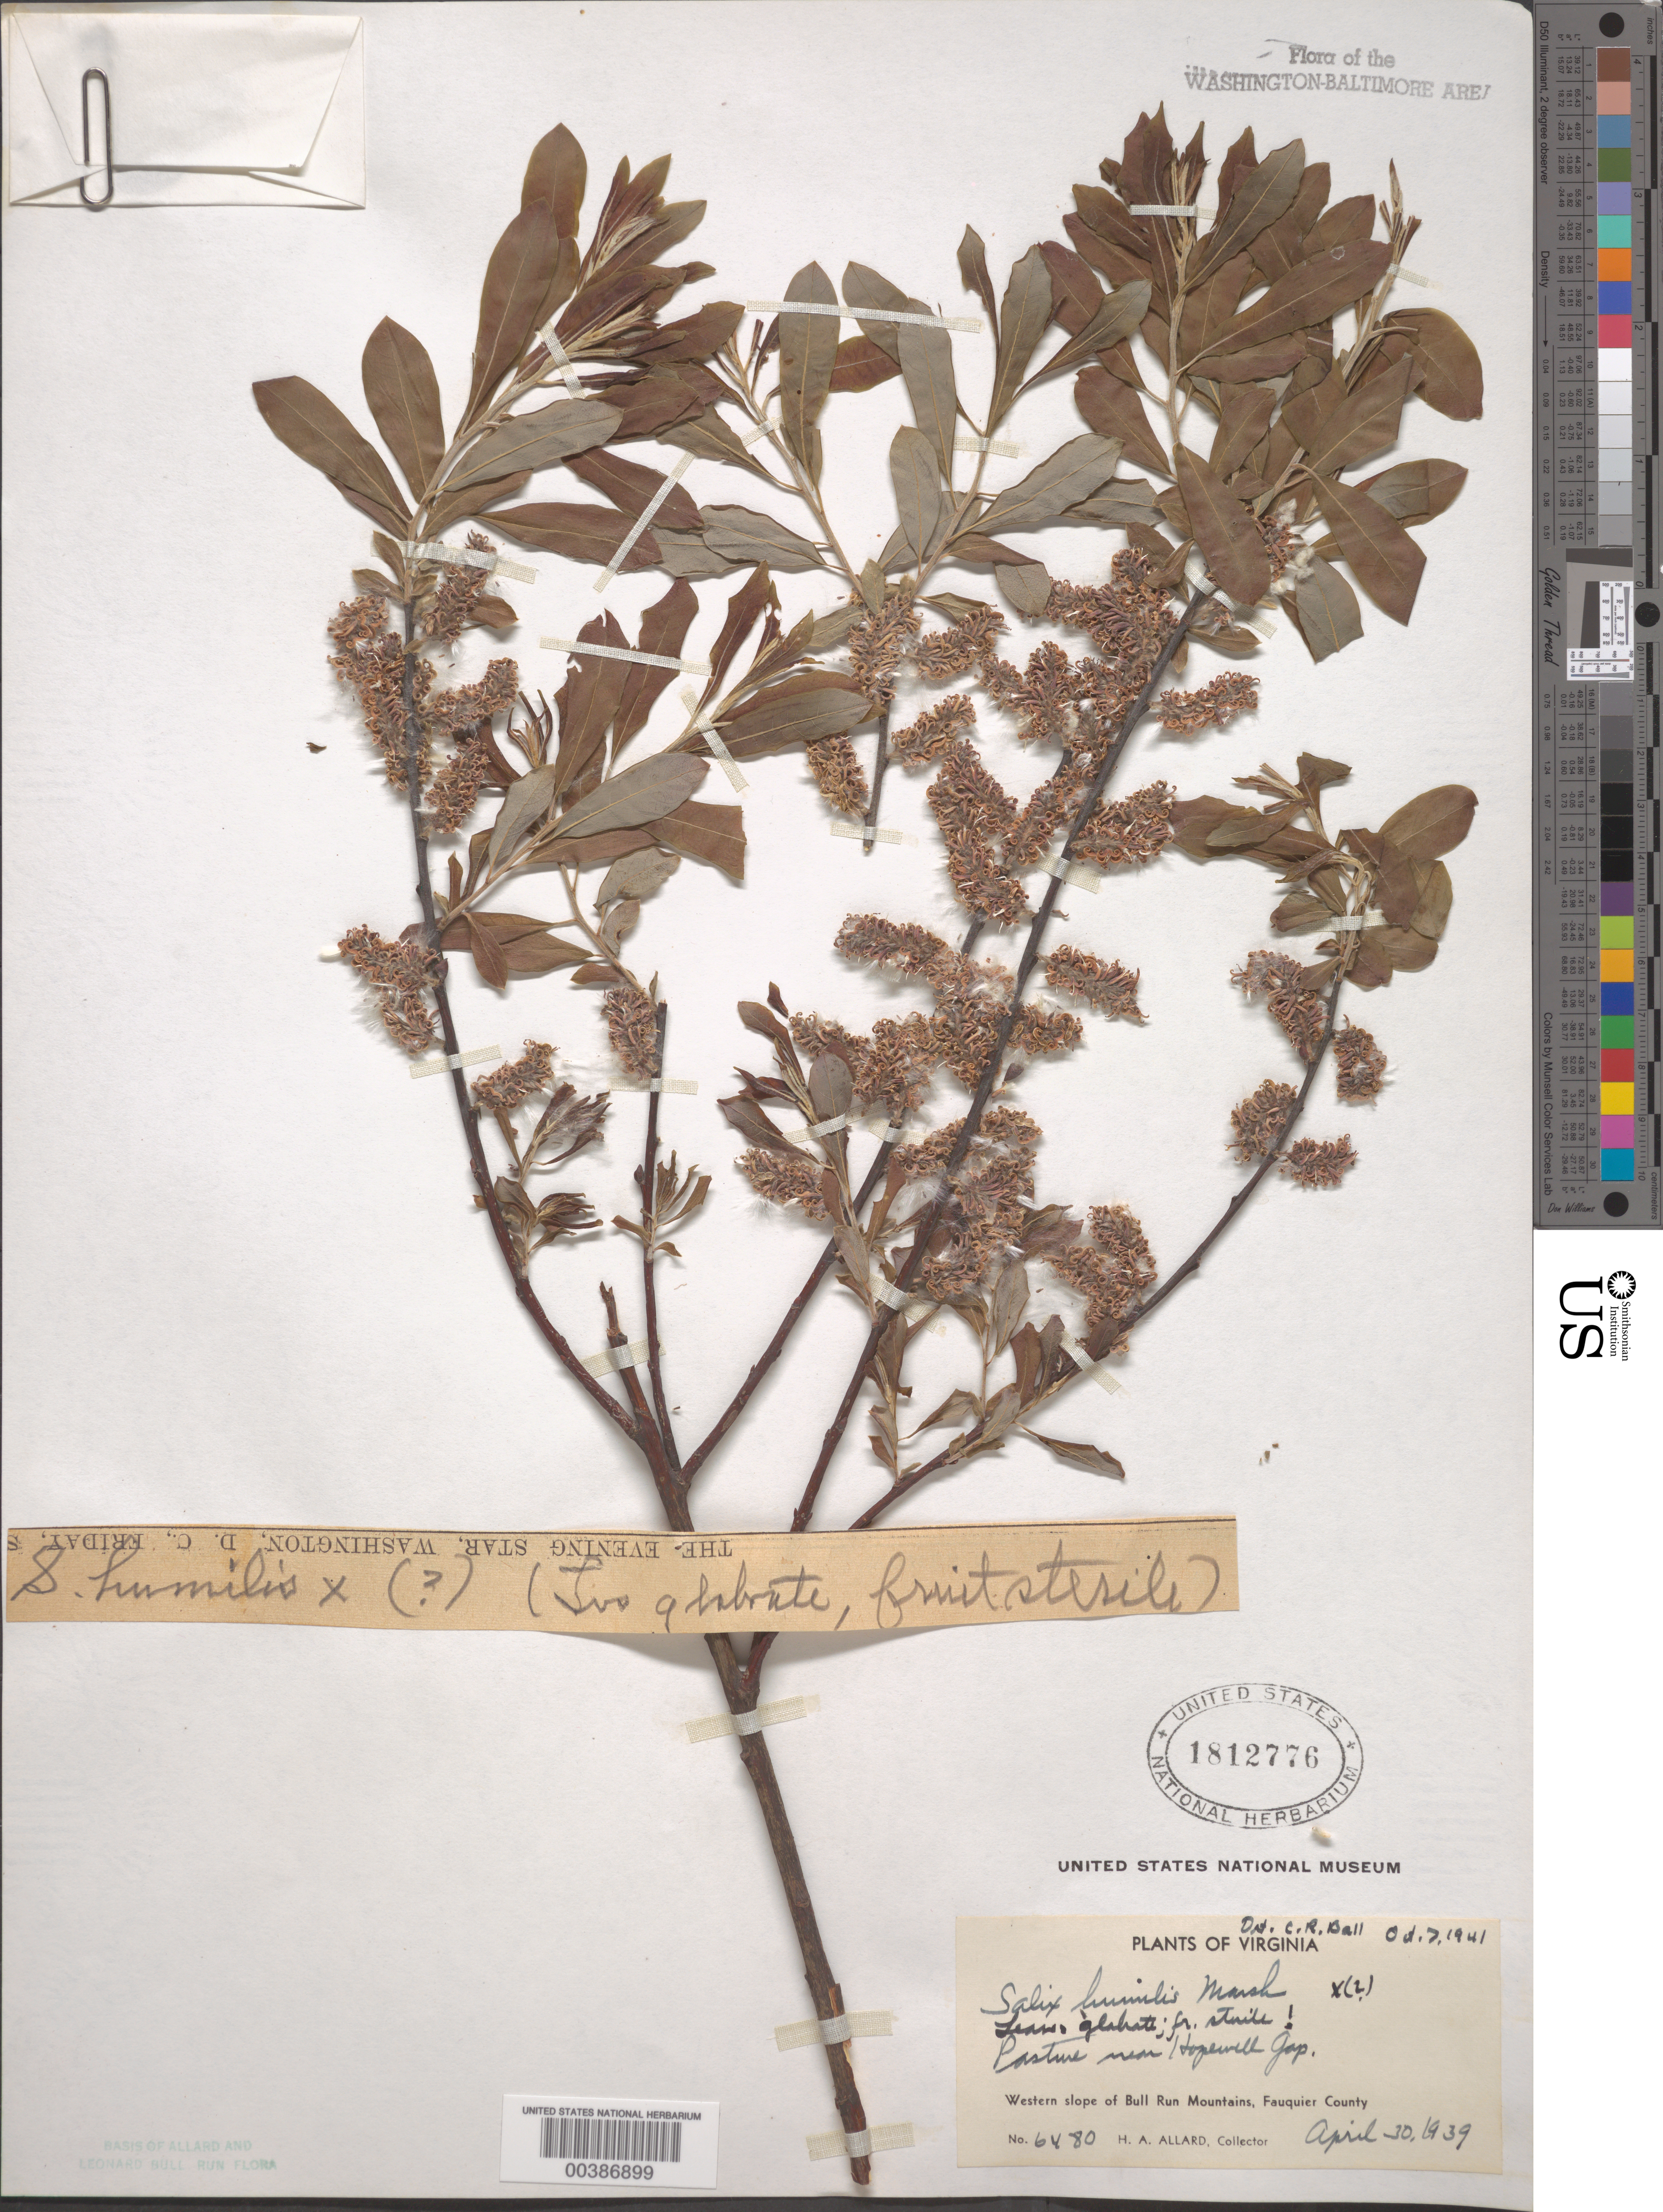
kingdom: Plantae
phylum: Tracheophyta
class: Magnoliopsida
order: Malpighiales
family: Salicaceae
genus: Salix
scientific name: Salix humilis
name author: Marshall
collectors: H. A. Allard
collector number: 6480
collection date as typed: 30 Apr 1939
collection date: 1939-04-30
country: United States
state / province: Virginia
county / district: Fauquier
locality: Hopewell Gap vicinity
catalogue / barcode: US 1812776